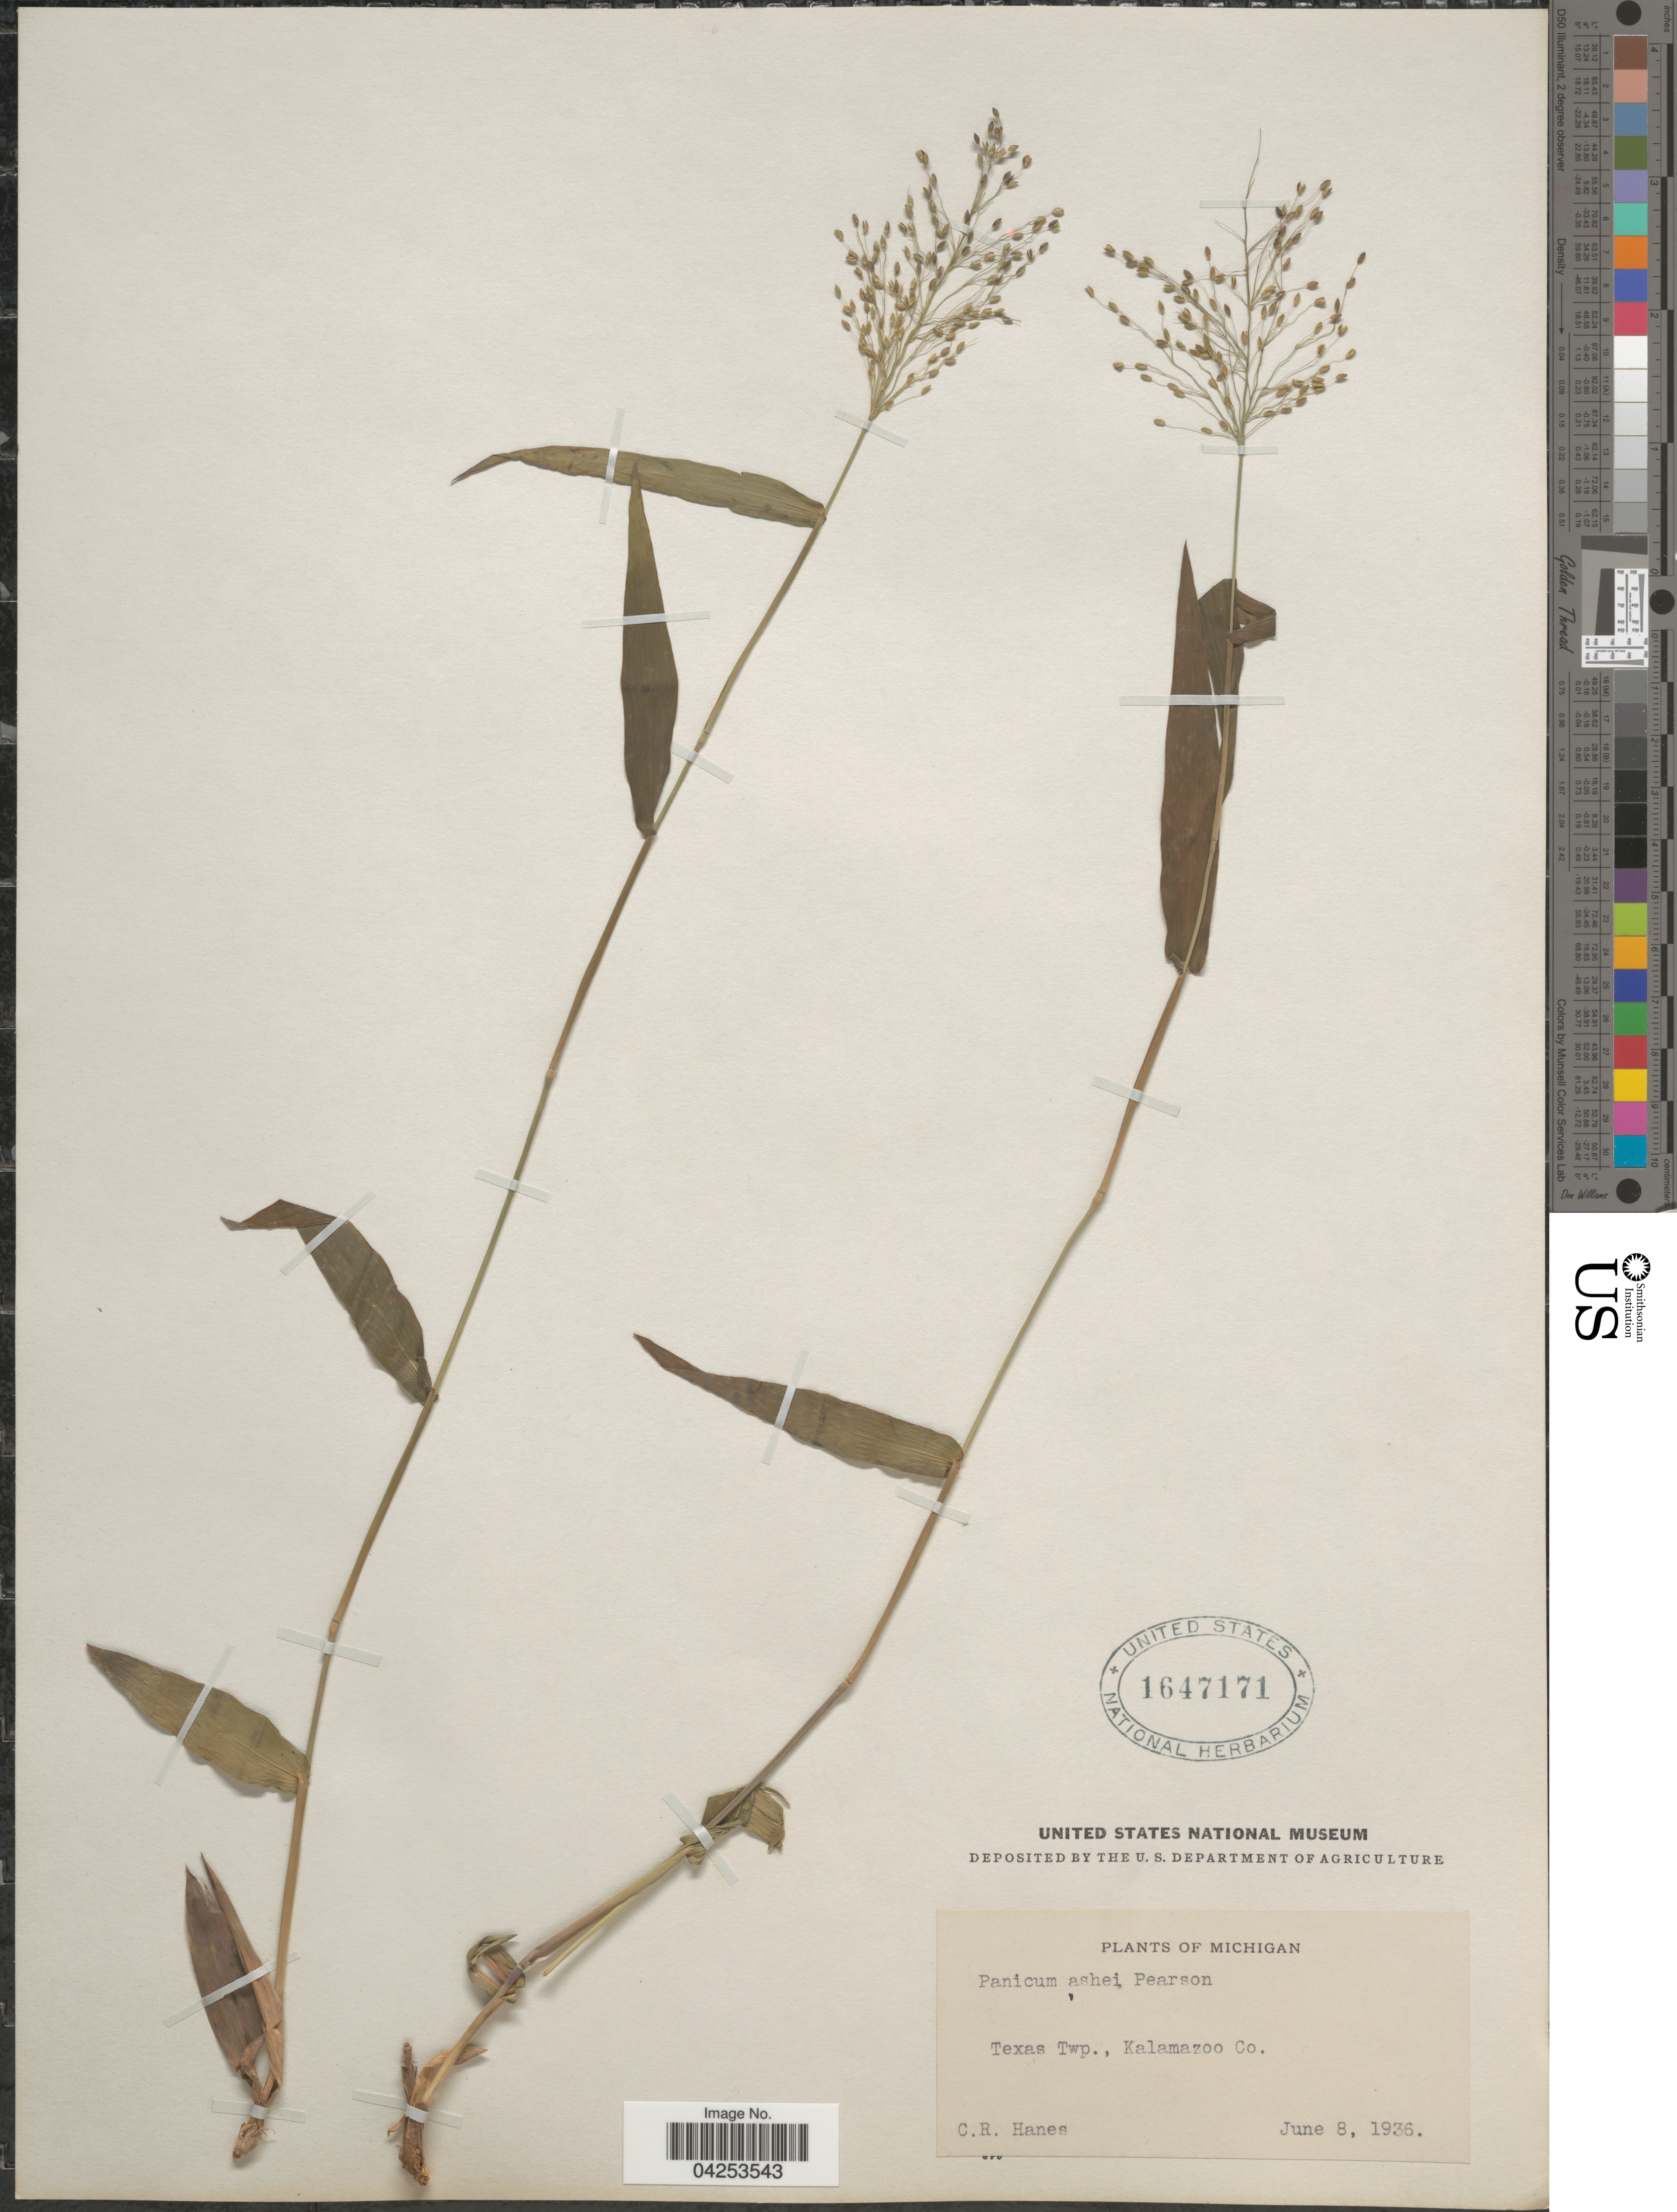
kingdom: Plantae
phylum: Tracheophyta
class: Liliopsida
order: Poales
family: Poaceae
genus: Dichanthelium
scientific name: Dichanthelium commutatum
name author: (Schult.) Gould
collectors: C. Hanes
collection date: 1936-06-08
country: United States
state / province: Michigan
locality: Texas Twp., Kalamazoo Co.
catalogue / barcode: US 1647171